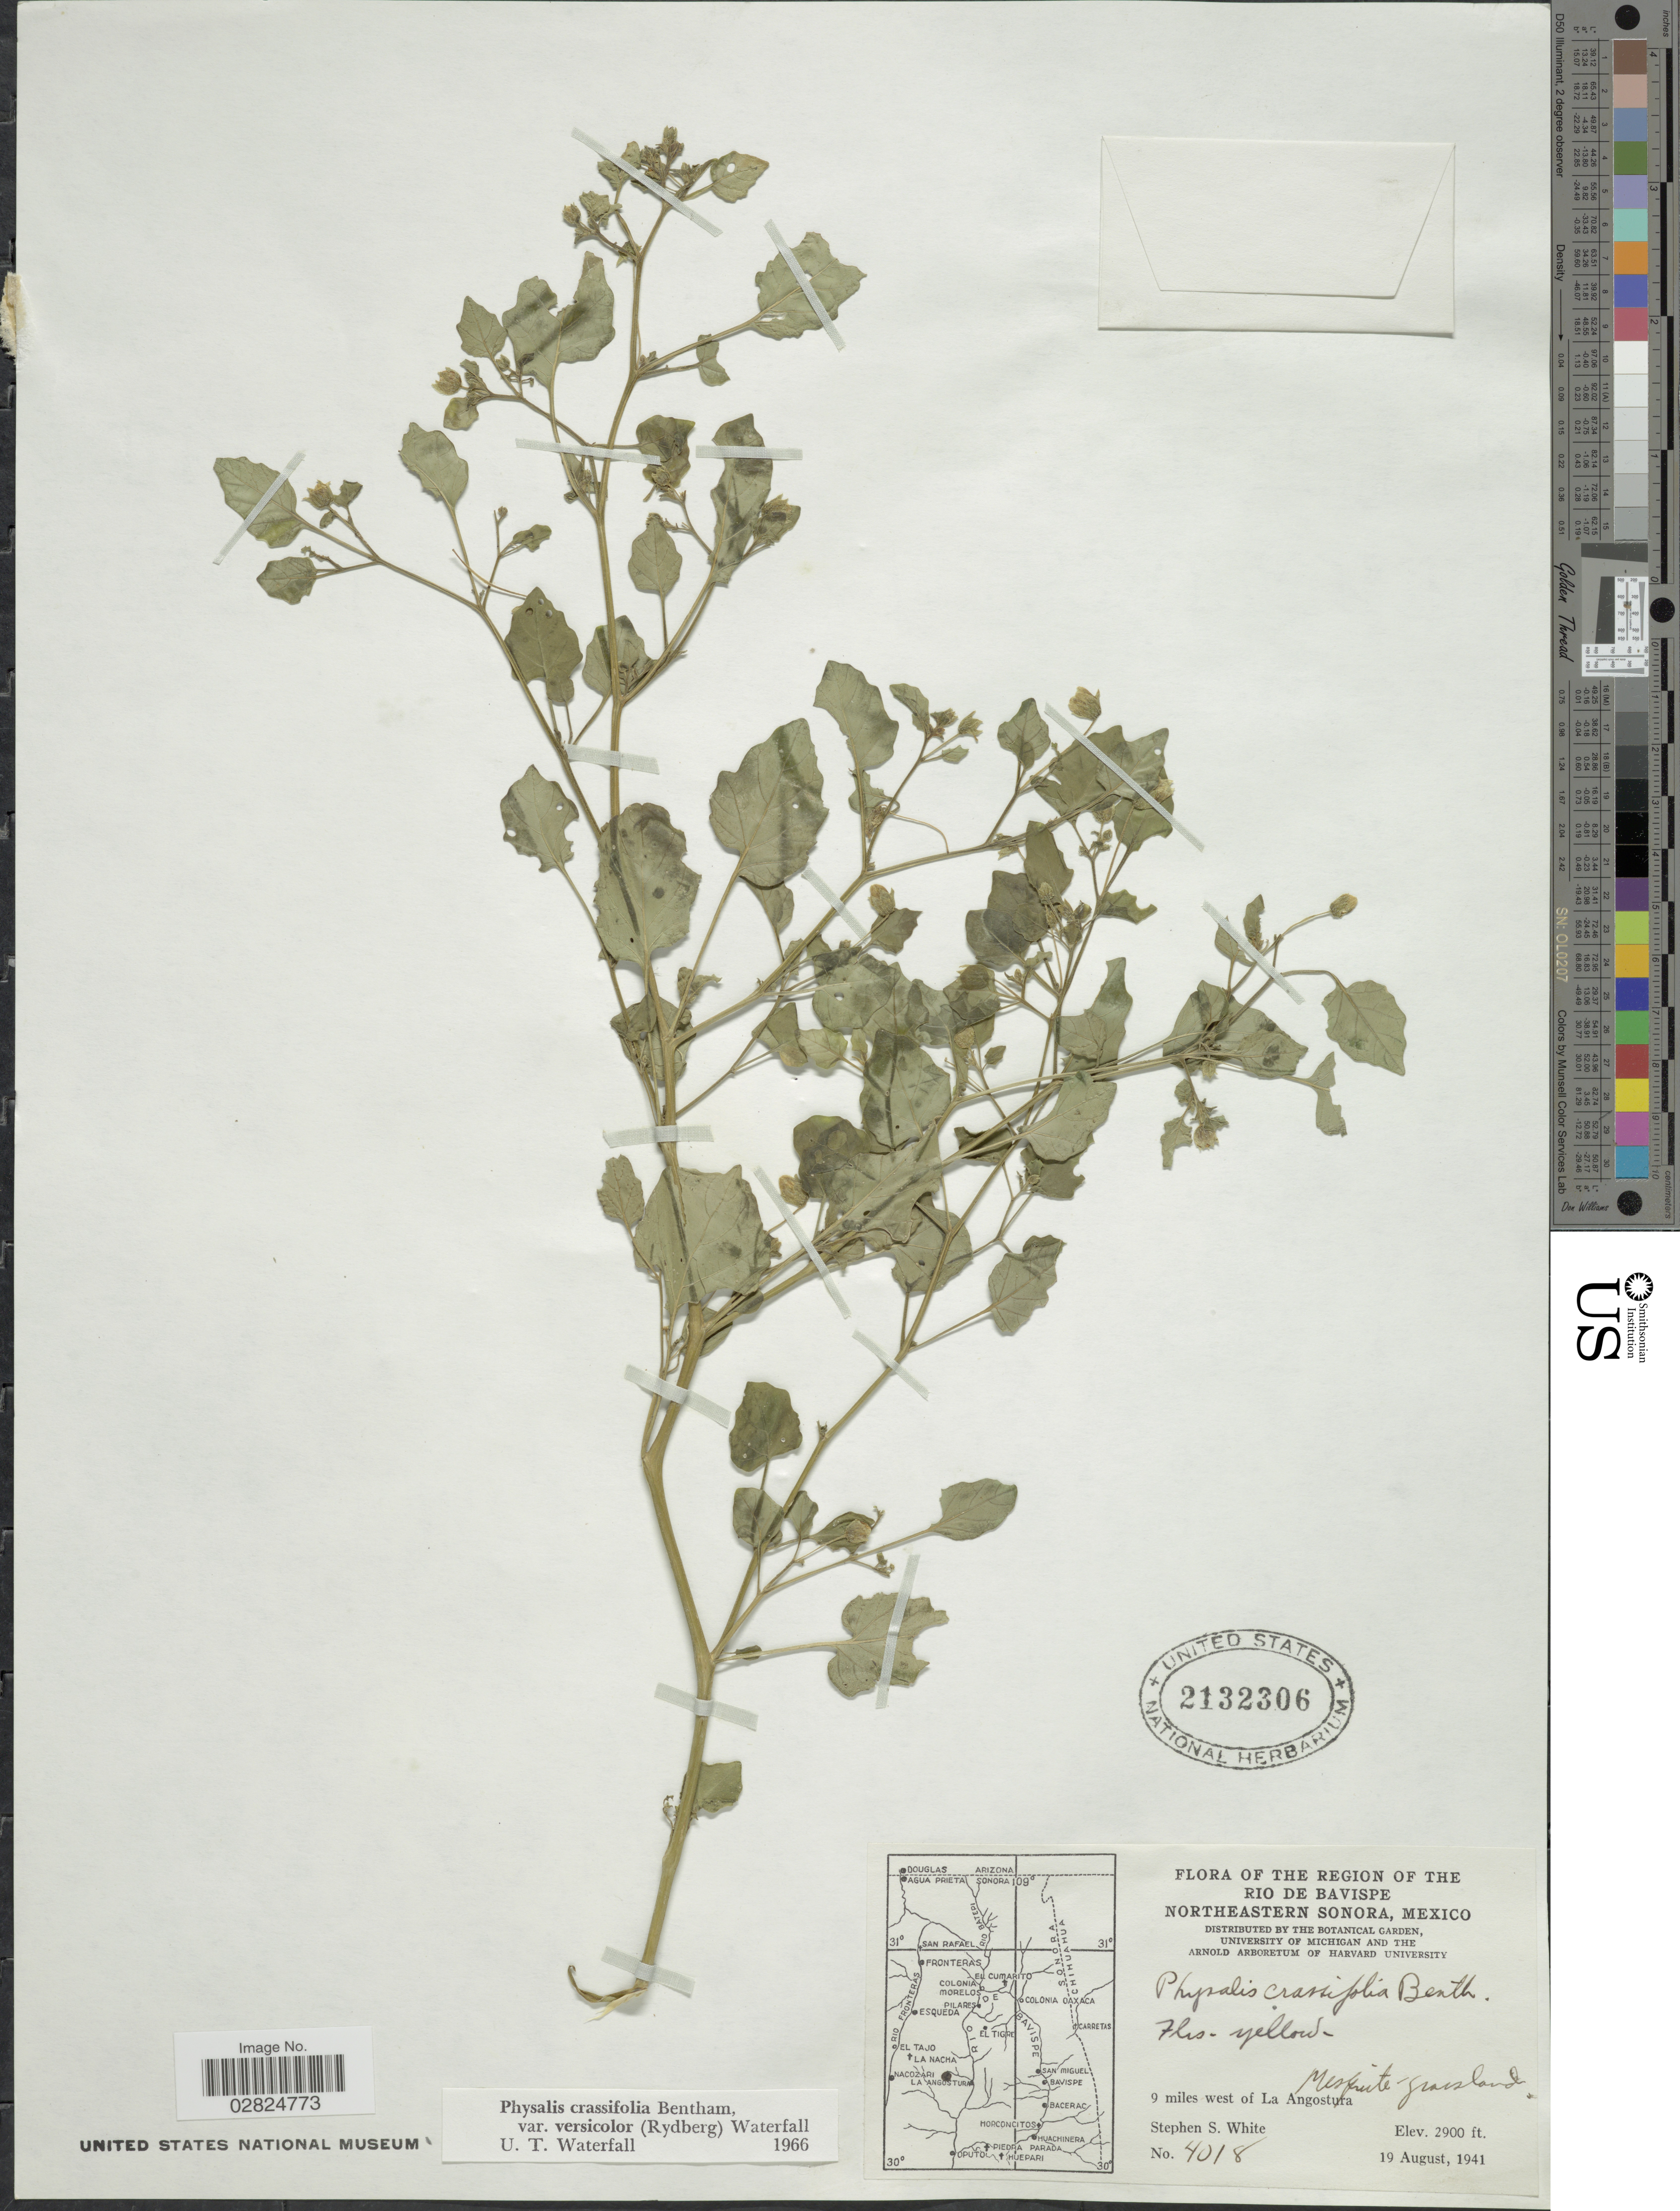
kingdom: Plantae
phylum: Tracheophyta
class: Magnoliopsida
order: Solanales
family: Solanaceae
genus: Physalis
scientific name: Physalis crassifolia var. versicolor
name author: Benth.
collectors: S. S. White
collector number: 4018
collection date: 1941-08-19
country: Mexico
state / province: Sonora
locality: Region of the Rio De Bavispe Northeastern Sonora. 9 miles west of La Angostura.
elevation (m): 884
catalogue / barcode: US 2132306